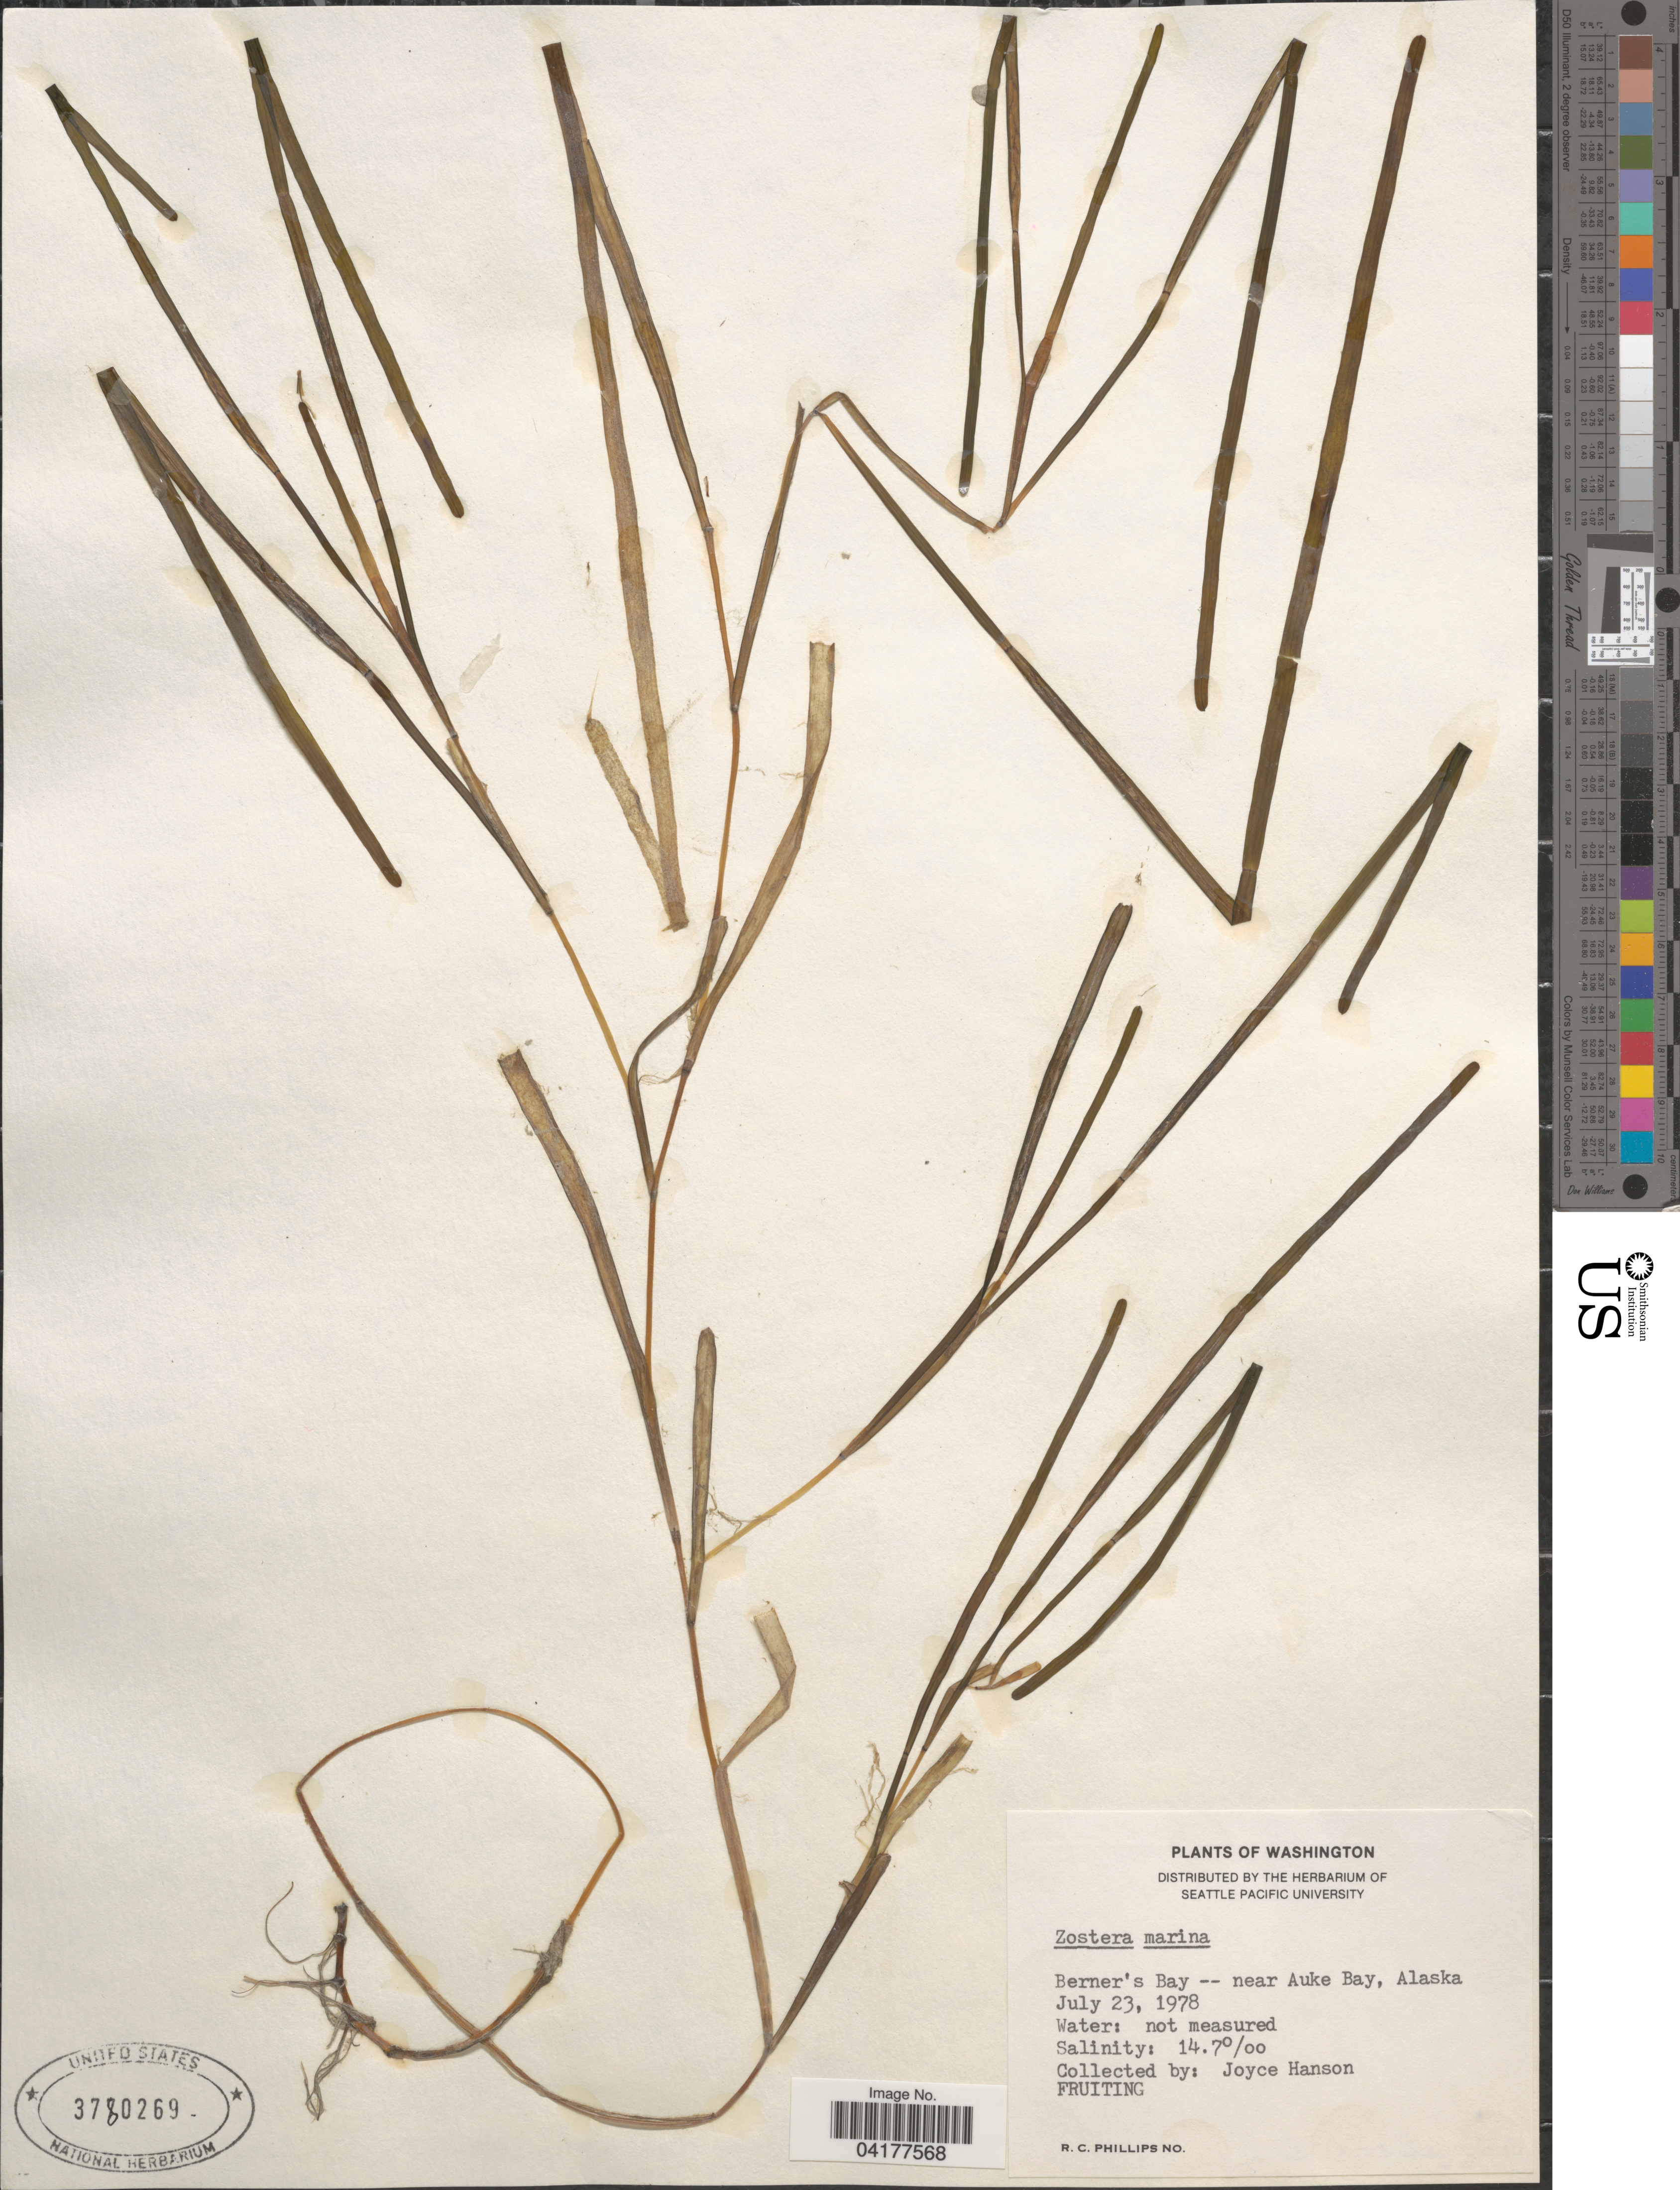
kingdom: Plantae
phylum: Tracheophyta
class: Liliopsida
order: Alismatales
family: Zosteraceae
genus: Zostera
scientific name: Zostera marina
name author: L.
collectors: J. Hanson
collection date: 1978-07-23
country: United States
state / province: Alaska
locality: Berner's Bay -- near Auke Bay.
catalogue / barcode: US 3780269